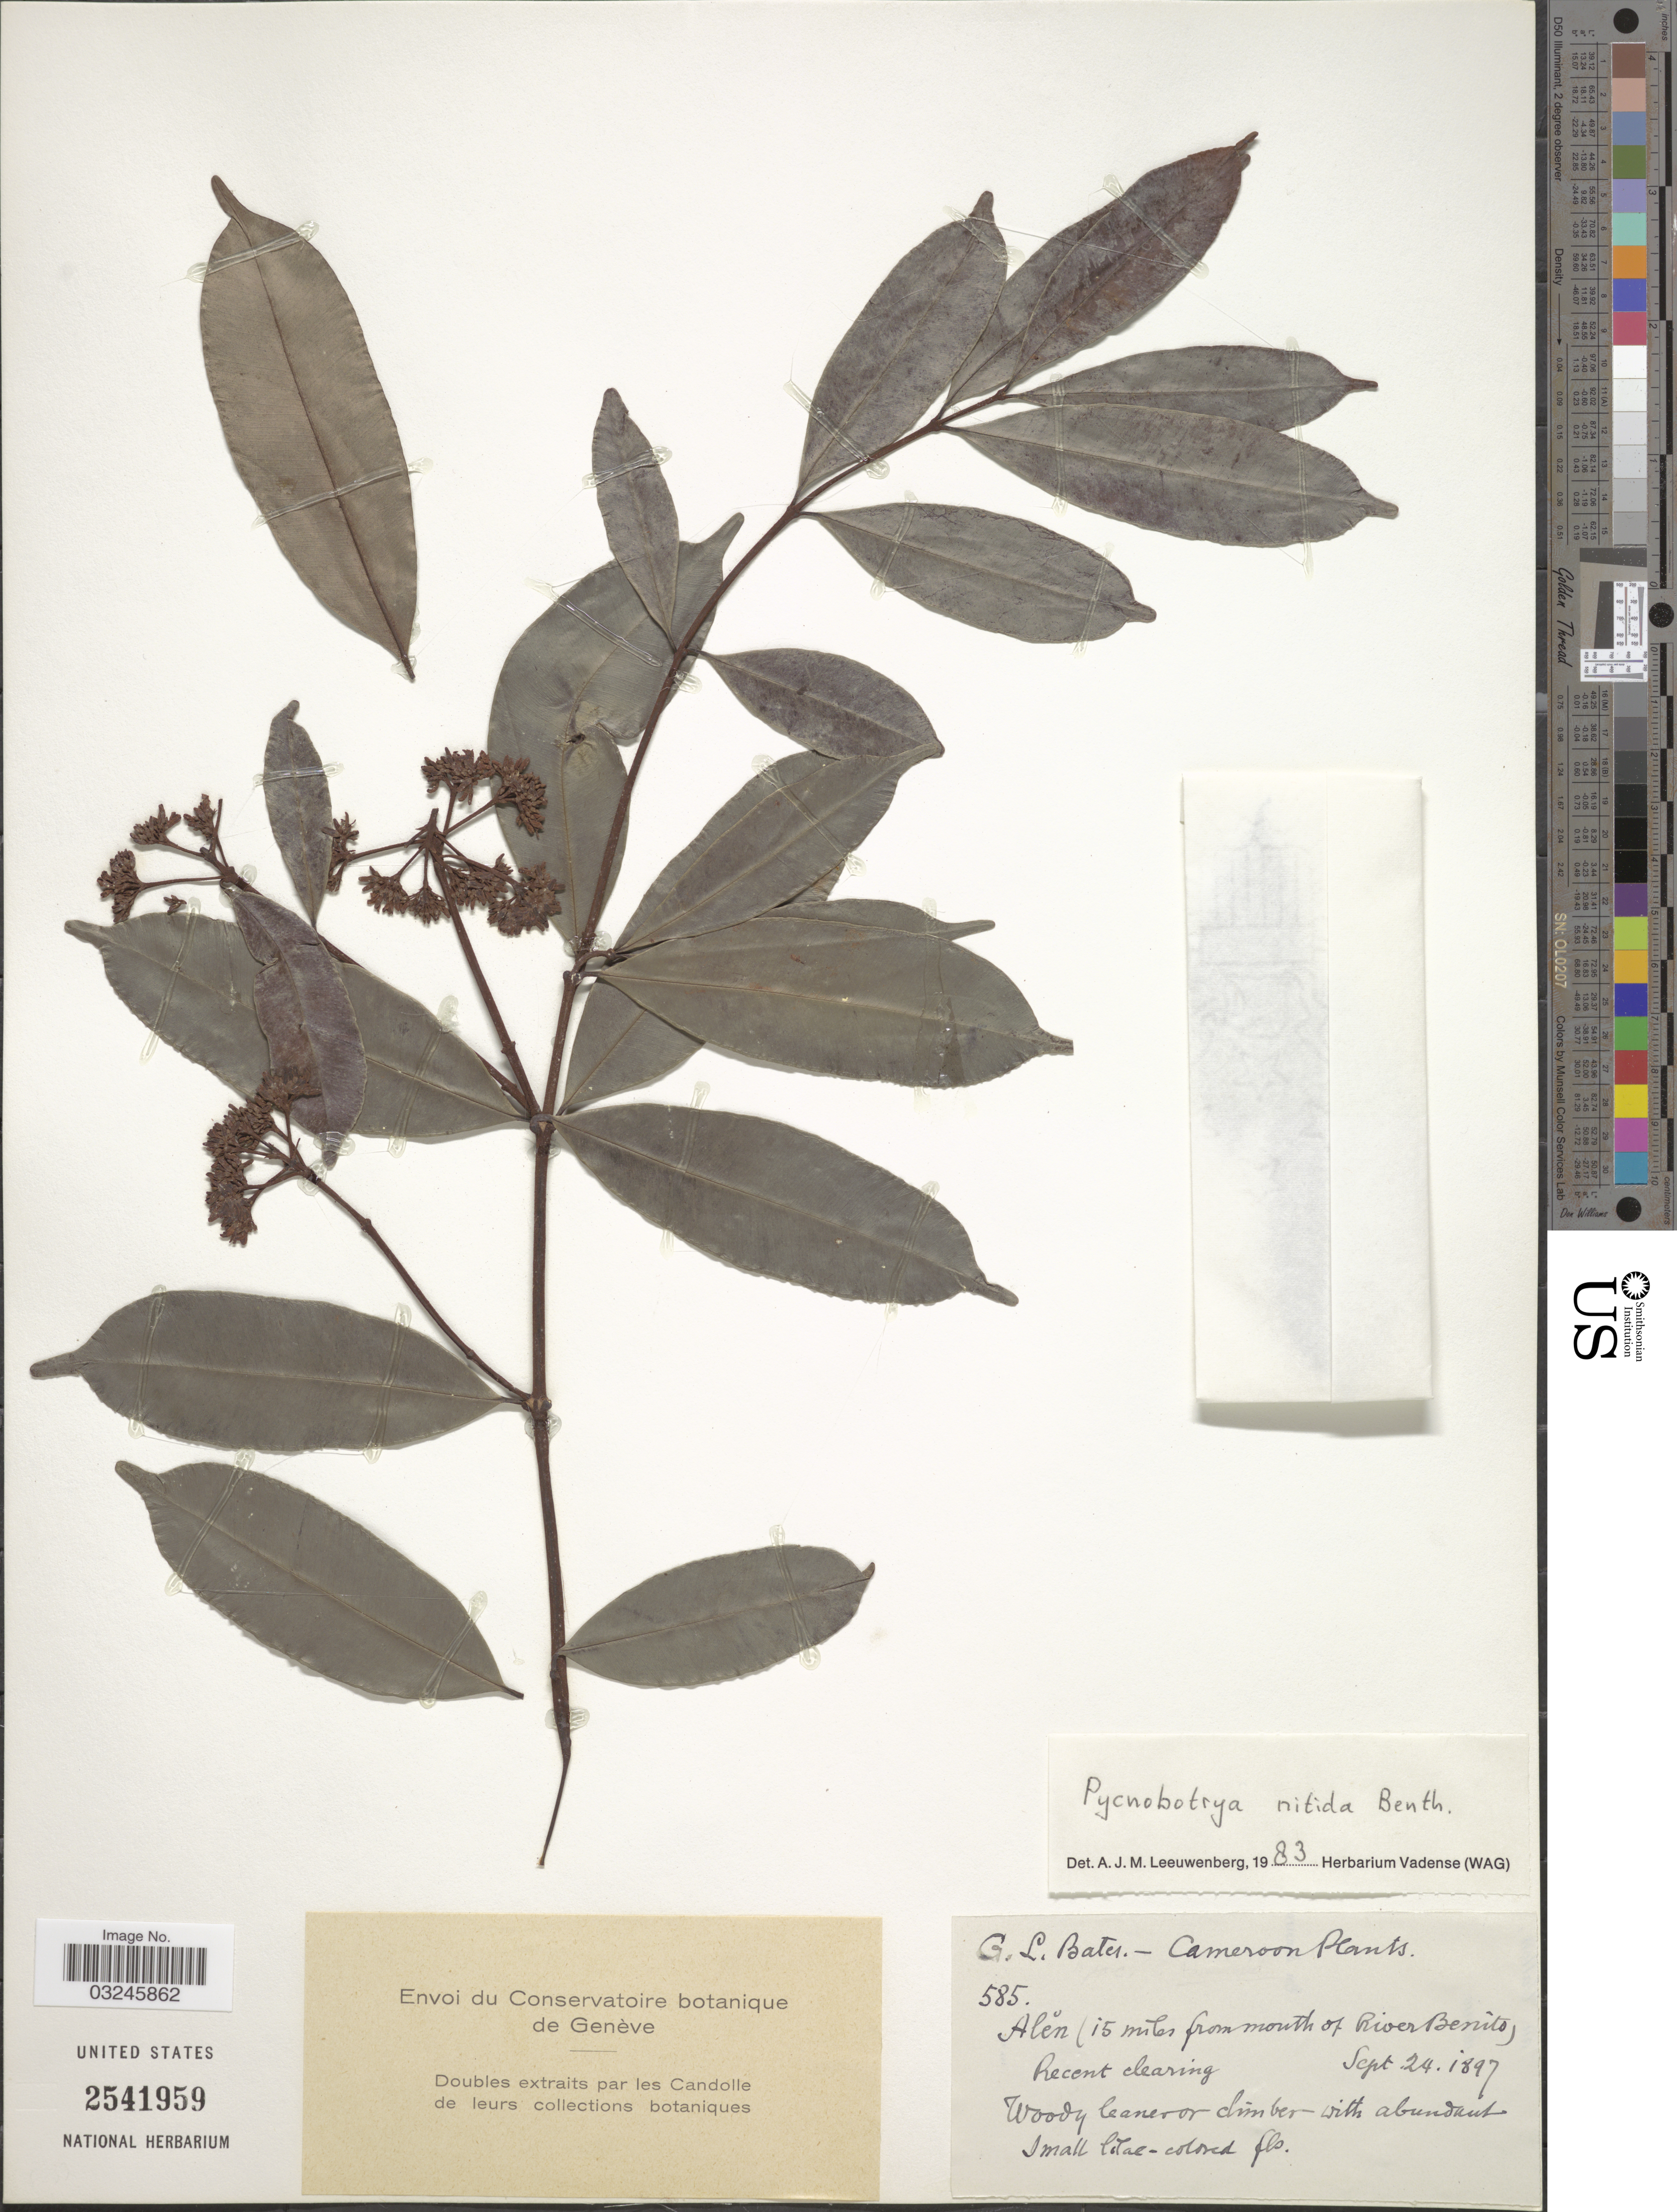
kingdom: Plantae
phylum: Tracheophyta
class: Magnoliopsida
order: Gentianales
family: Apocynaceae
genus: Pycnobotrya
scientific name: Pycnobotrya nitida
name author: Benth.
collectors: G. Bates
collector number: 585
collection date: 1897-09-24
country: Cameroon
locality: Alen (15 miles from mouth of River Benito).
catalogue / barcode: US 2541959